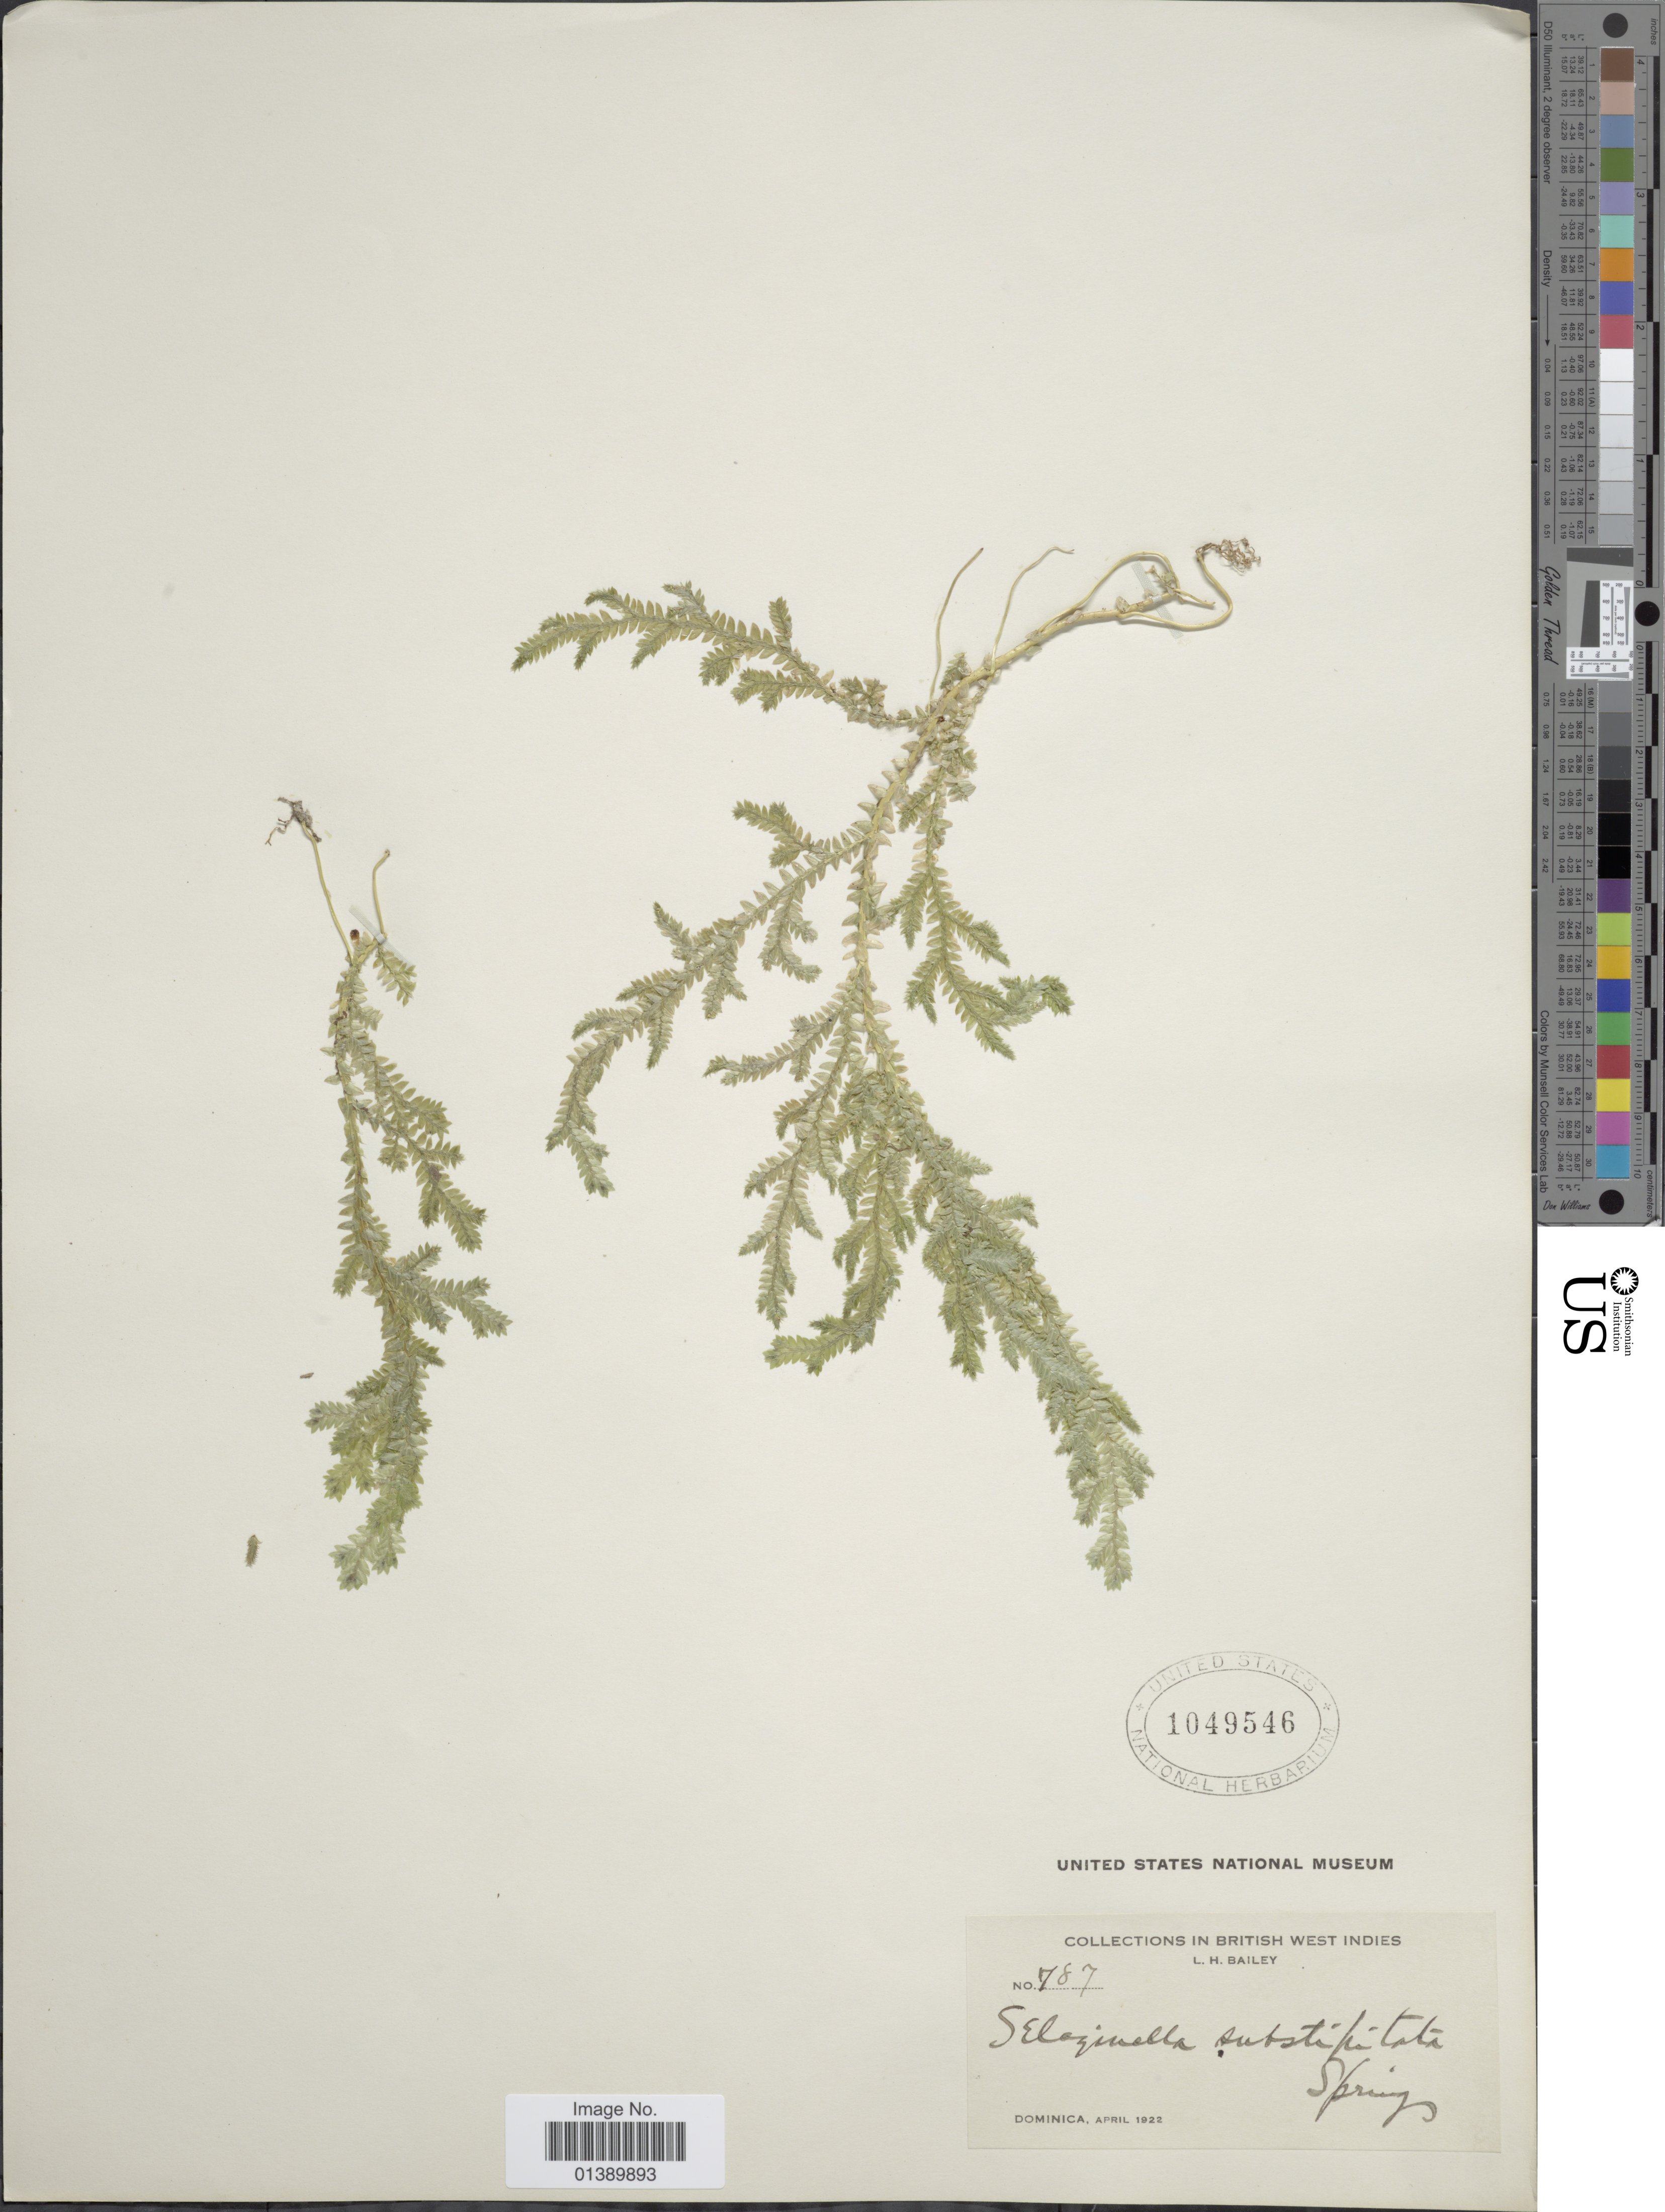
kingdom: Plantae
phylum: Tracheophyta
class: Lycopodiopsida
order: Selaginellales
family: Selaginellaceae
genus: Selaginella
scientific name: Selaginella substipitata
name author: Spring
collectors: L. H. Bailey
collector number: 787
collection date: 1922-04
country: Dominica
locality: British West Indies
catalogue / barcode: US 1049546